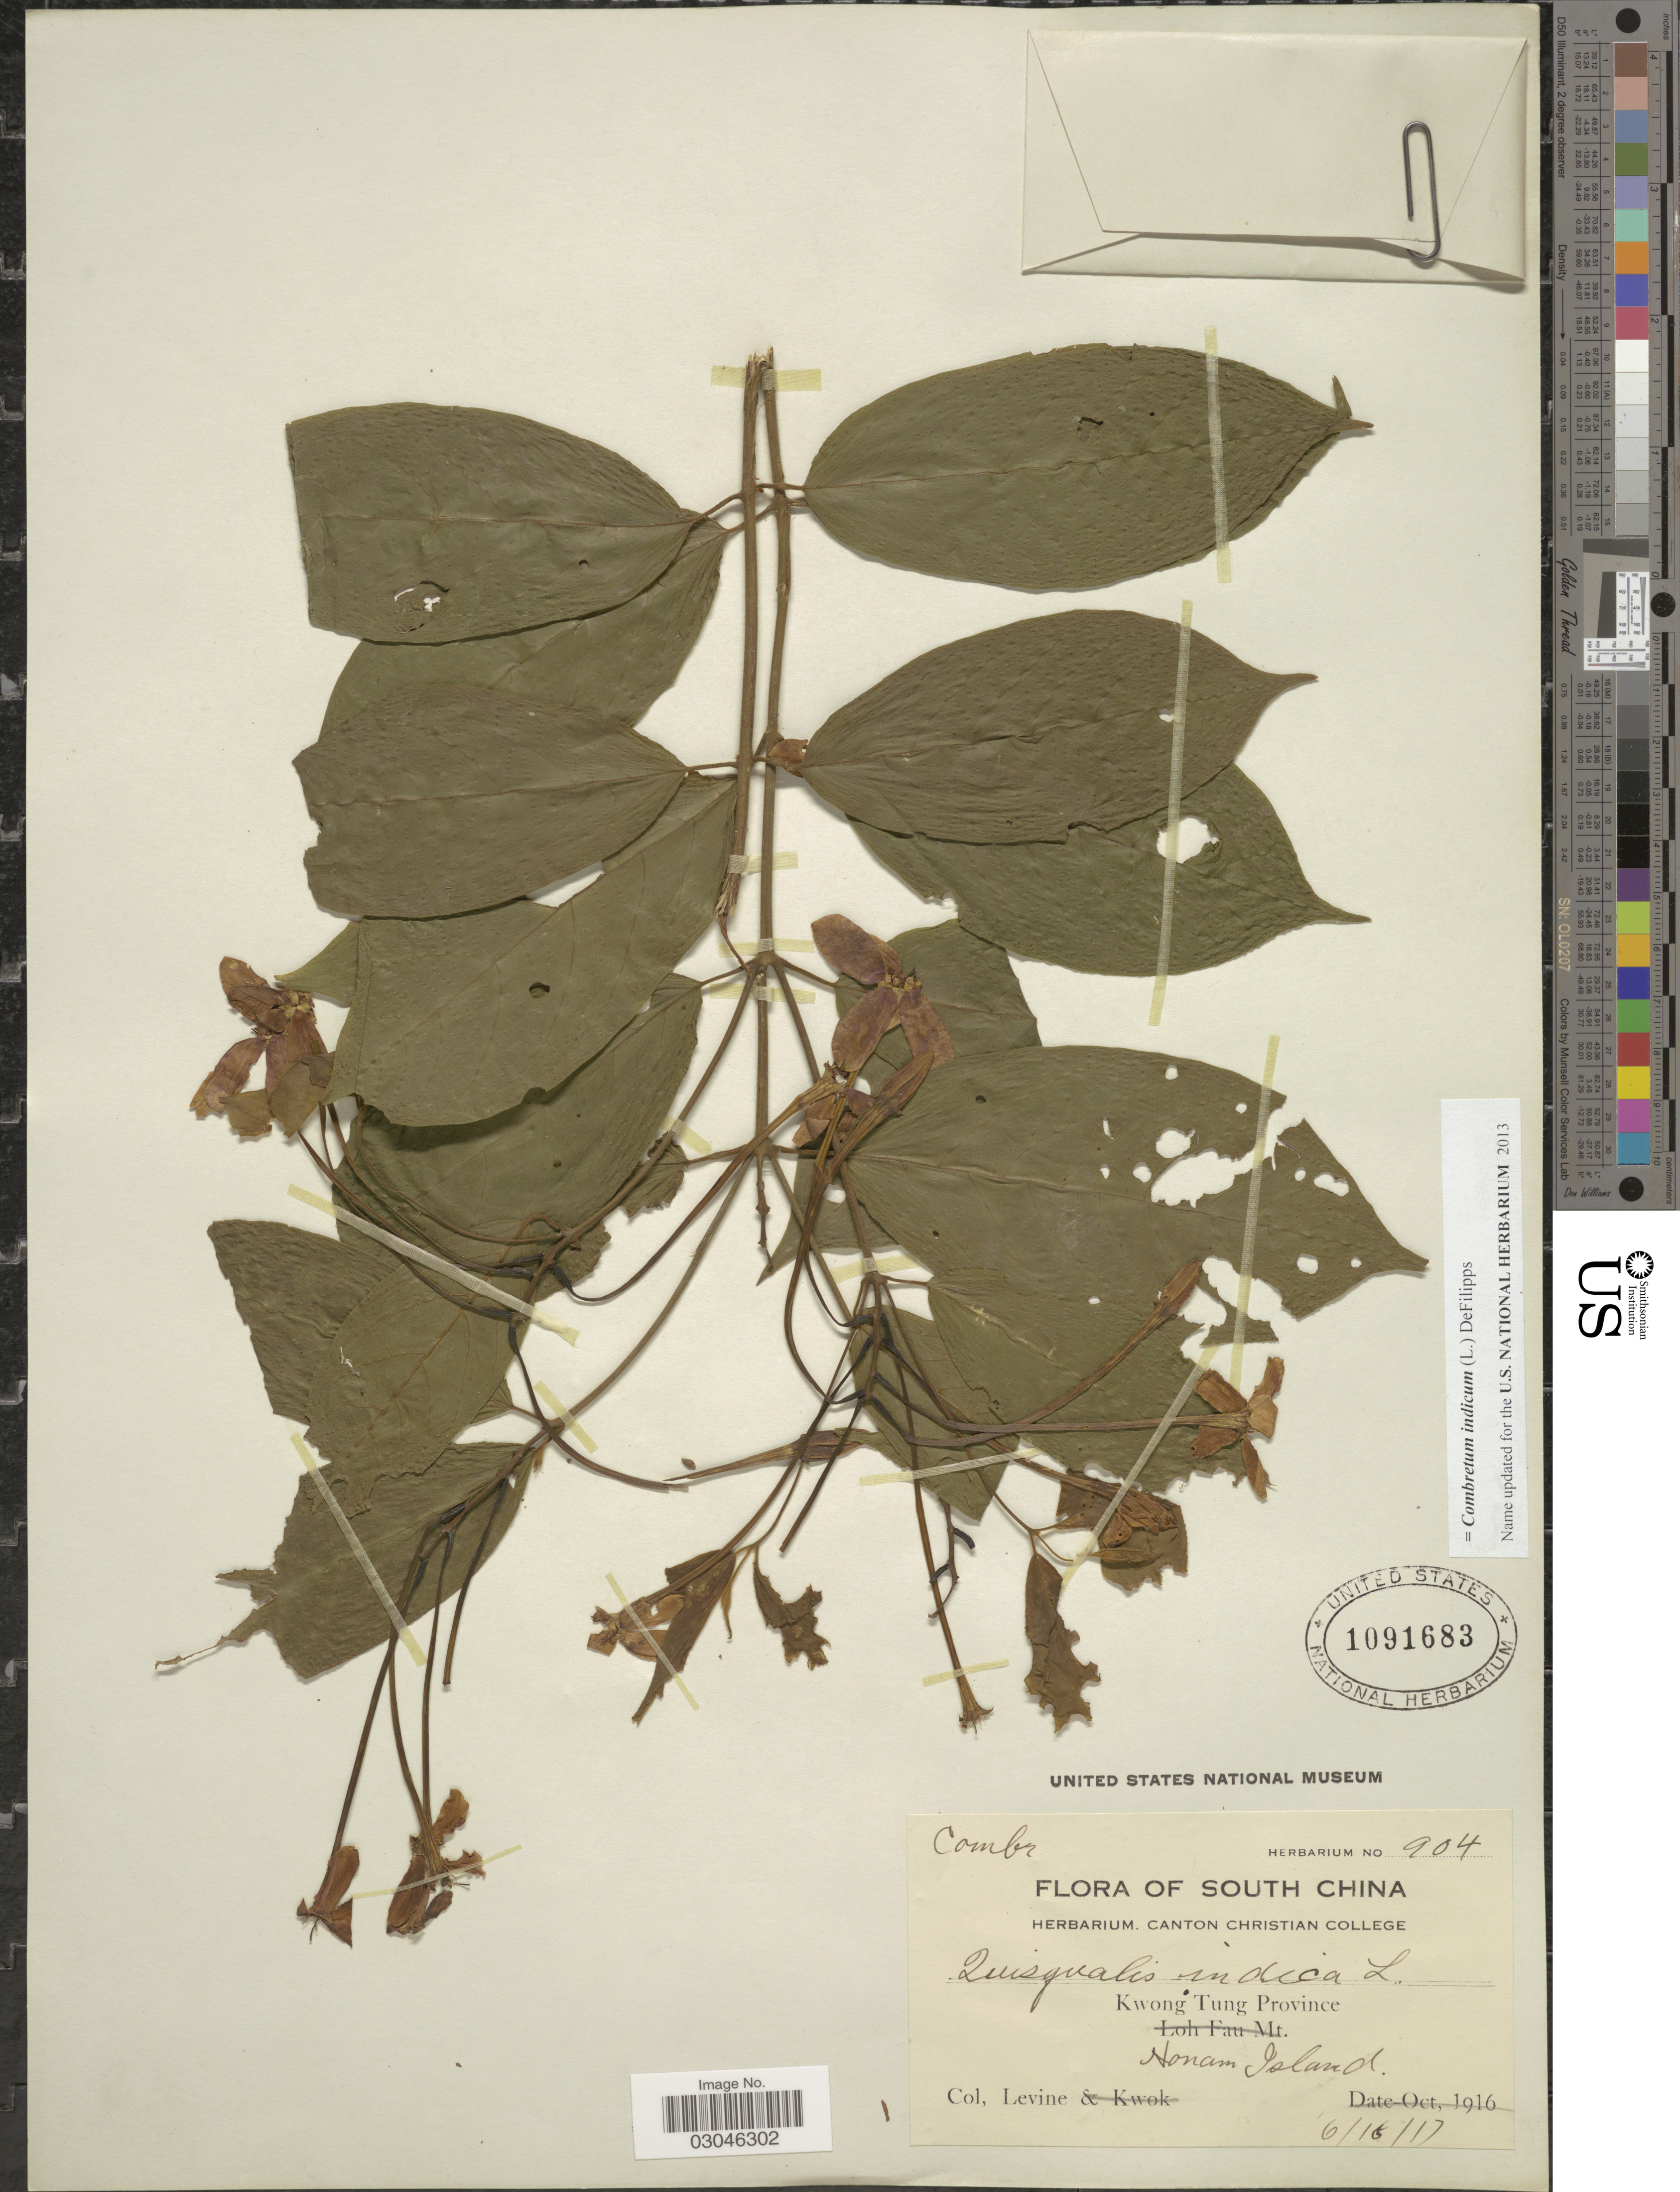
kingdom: Plantae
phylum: Tracheophyta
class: Magnoliopsida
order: Myrtales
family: Combretaceae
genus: Combretum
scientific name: Combretum indicum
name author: (L.) DeFilipps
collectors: -. Levine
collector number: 904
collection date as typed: Transcribed d/m/y: 18/6/17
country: China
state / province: Guangdong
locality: Kwong Tung Province. Honam Island.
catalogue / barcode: US 1091683